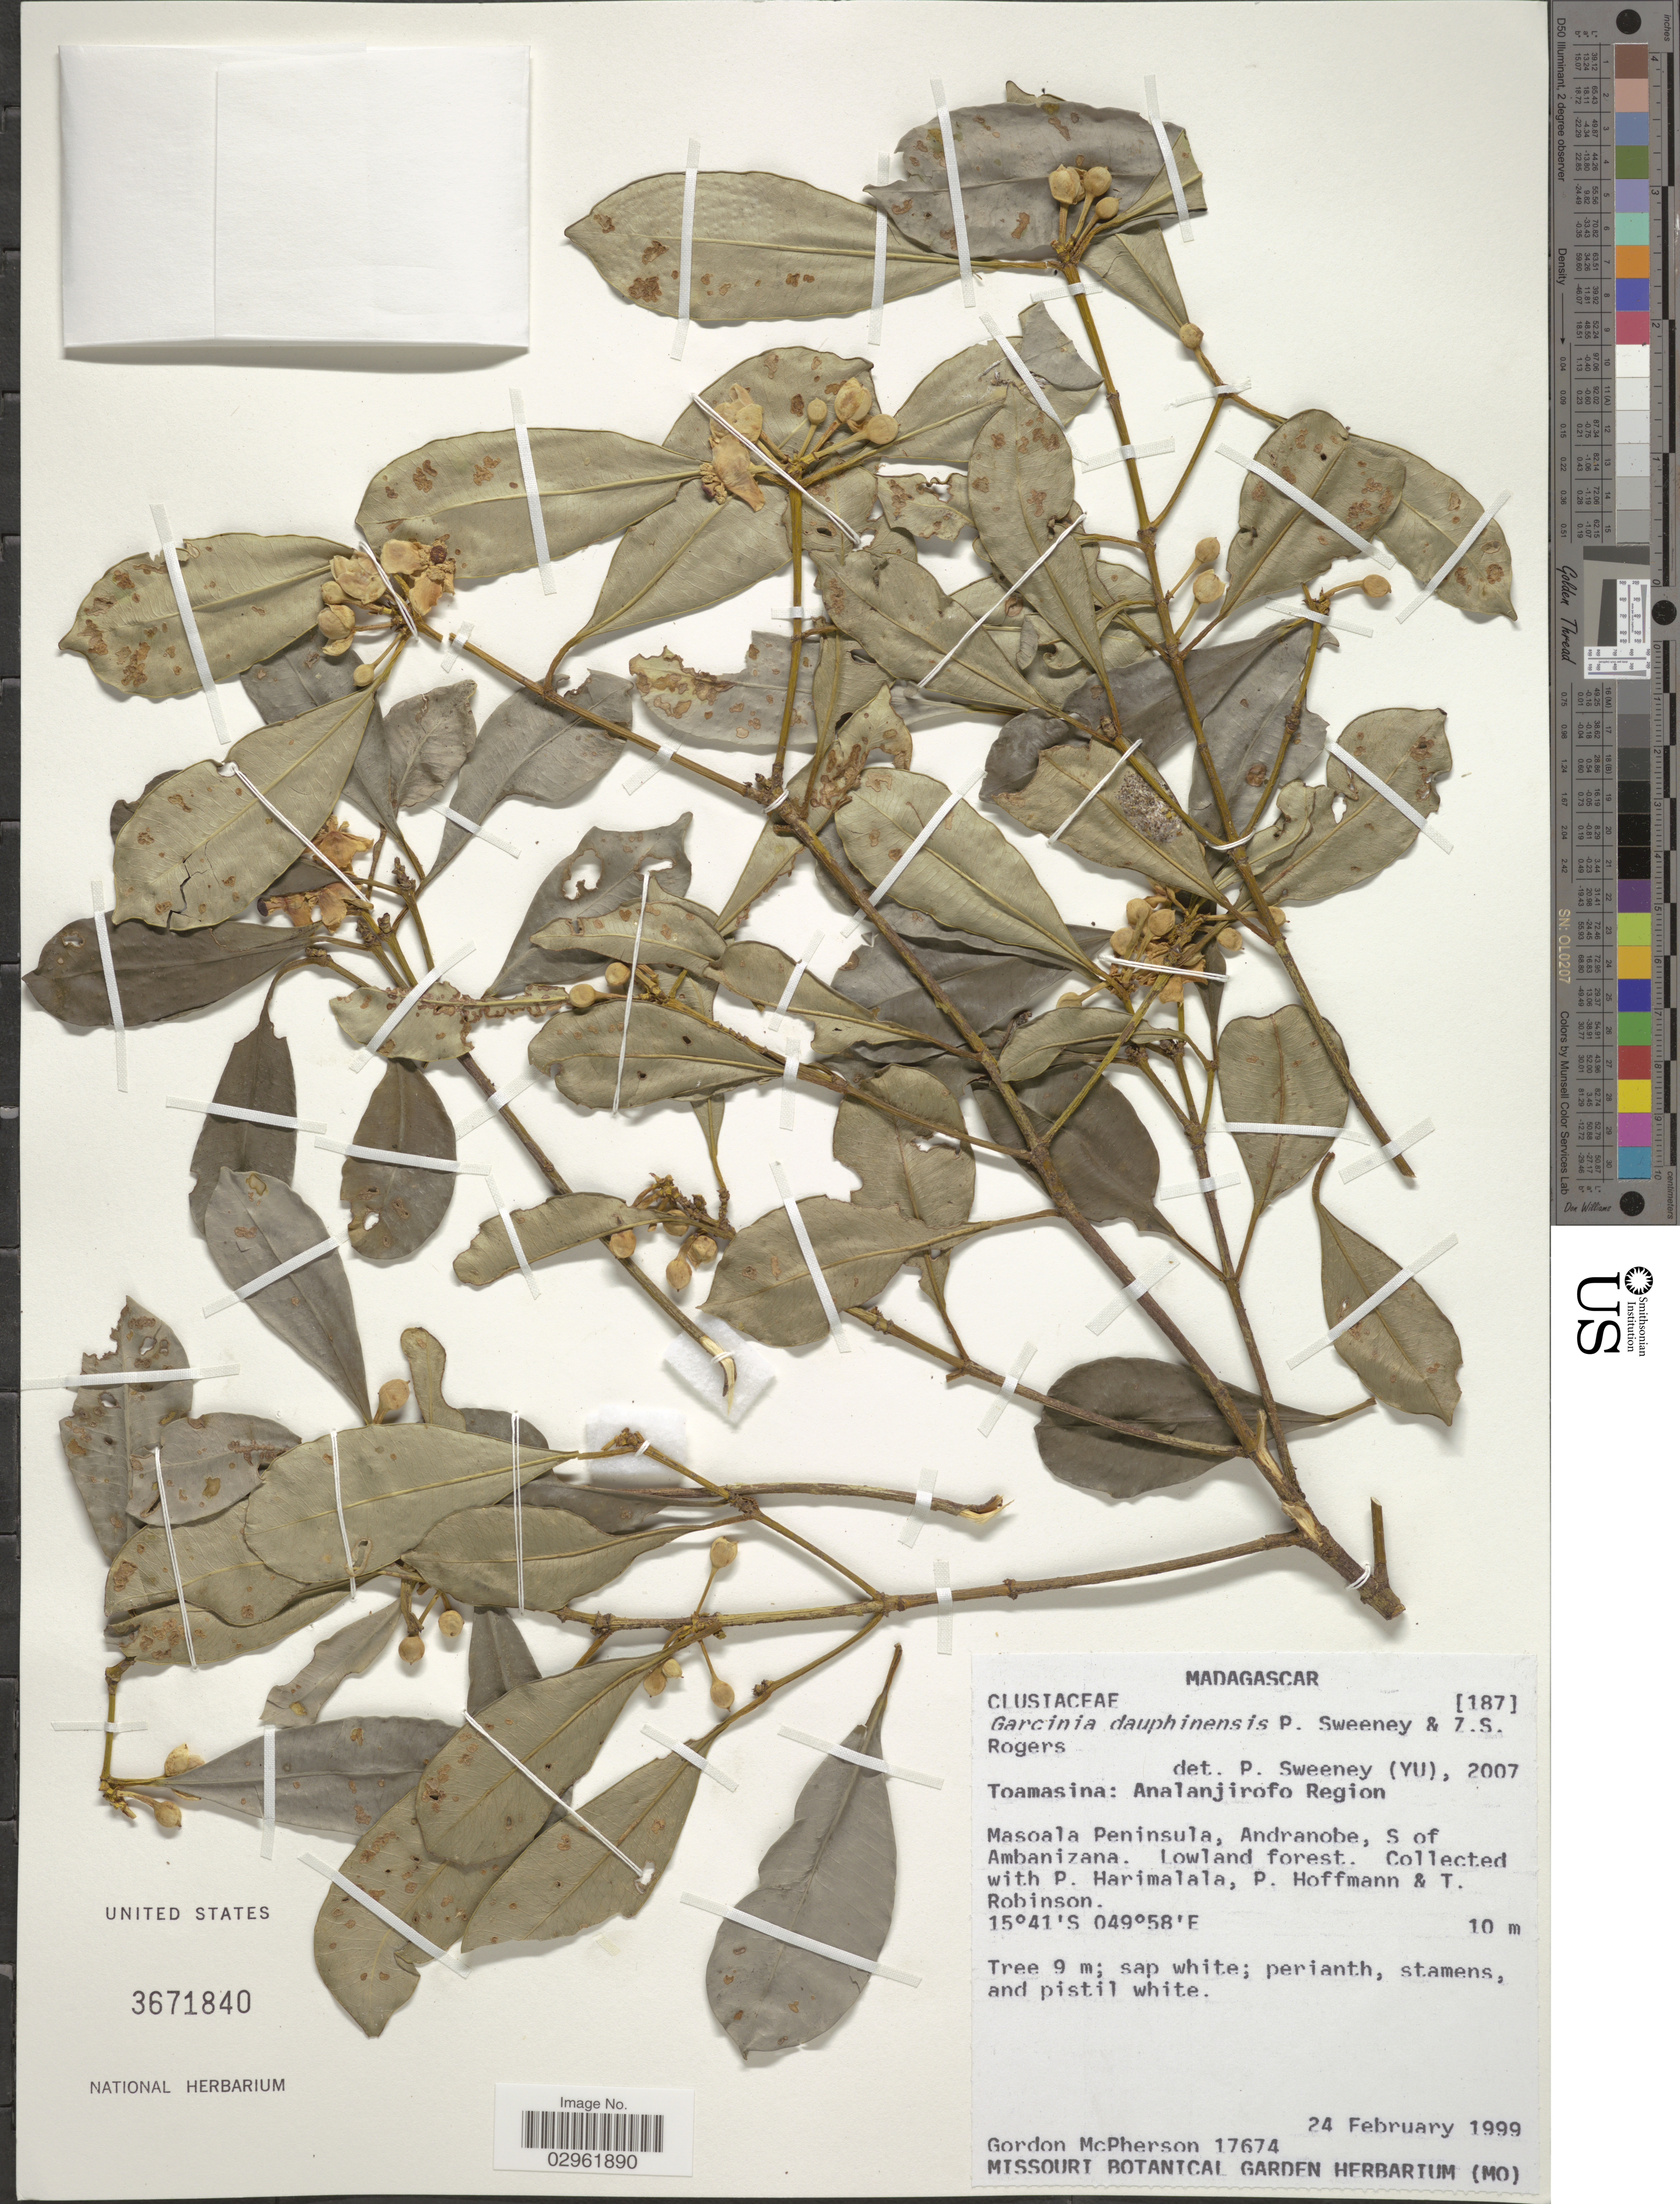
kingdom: Plantae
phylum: Tracheophyta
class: Magnoliopsida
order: Malpighiales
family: Clusiaceae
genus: Garcinia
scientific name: Garcinia dauphinensis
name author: P.W. Sweeney & Z.S. Rogers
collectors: G. D. McPherson, P. Harimalala, P. Hoffmann & T. P. Robinson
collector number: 17674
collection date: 1999-02-24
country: Madagascar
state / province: Analanjirofo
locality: Analanjirofo Region, Masoala Peninsula, Andranobe, S of Ambinzana, Lowland forest.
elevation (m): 10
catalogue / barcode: US 3671840